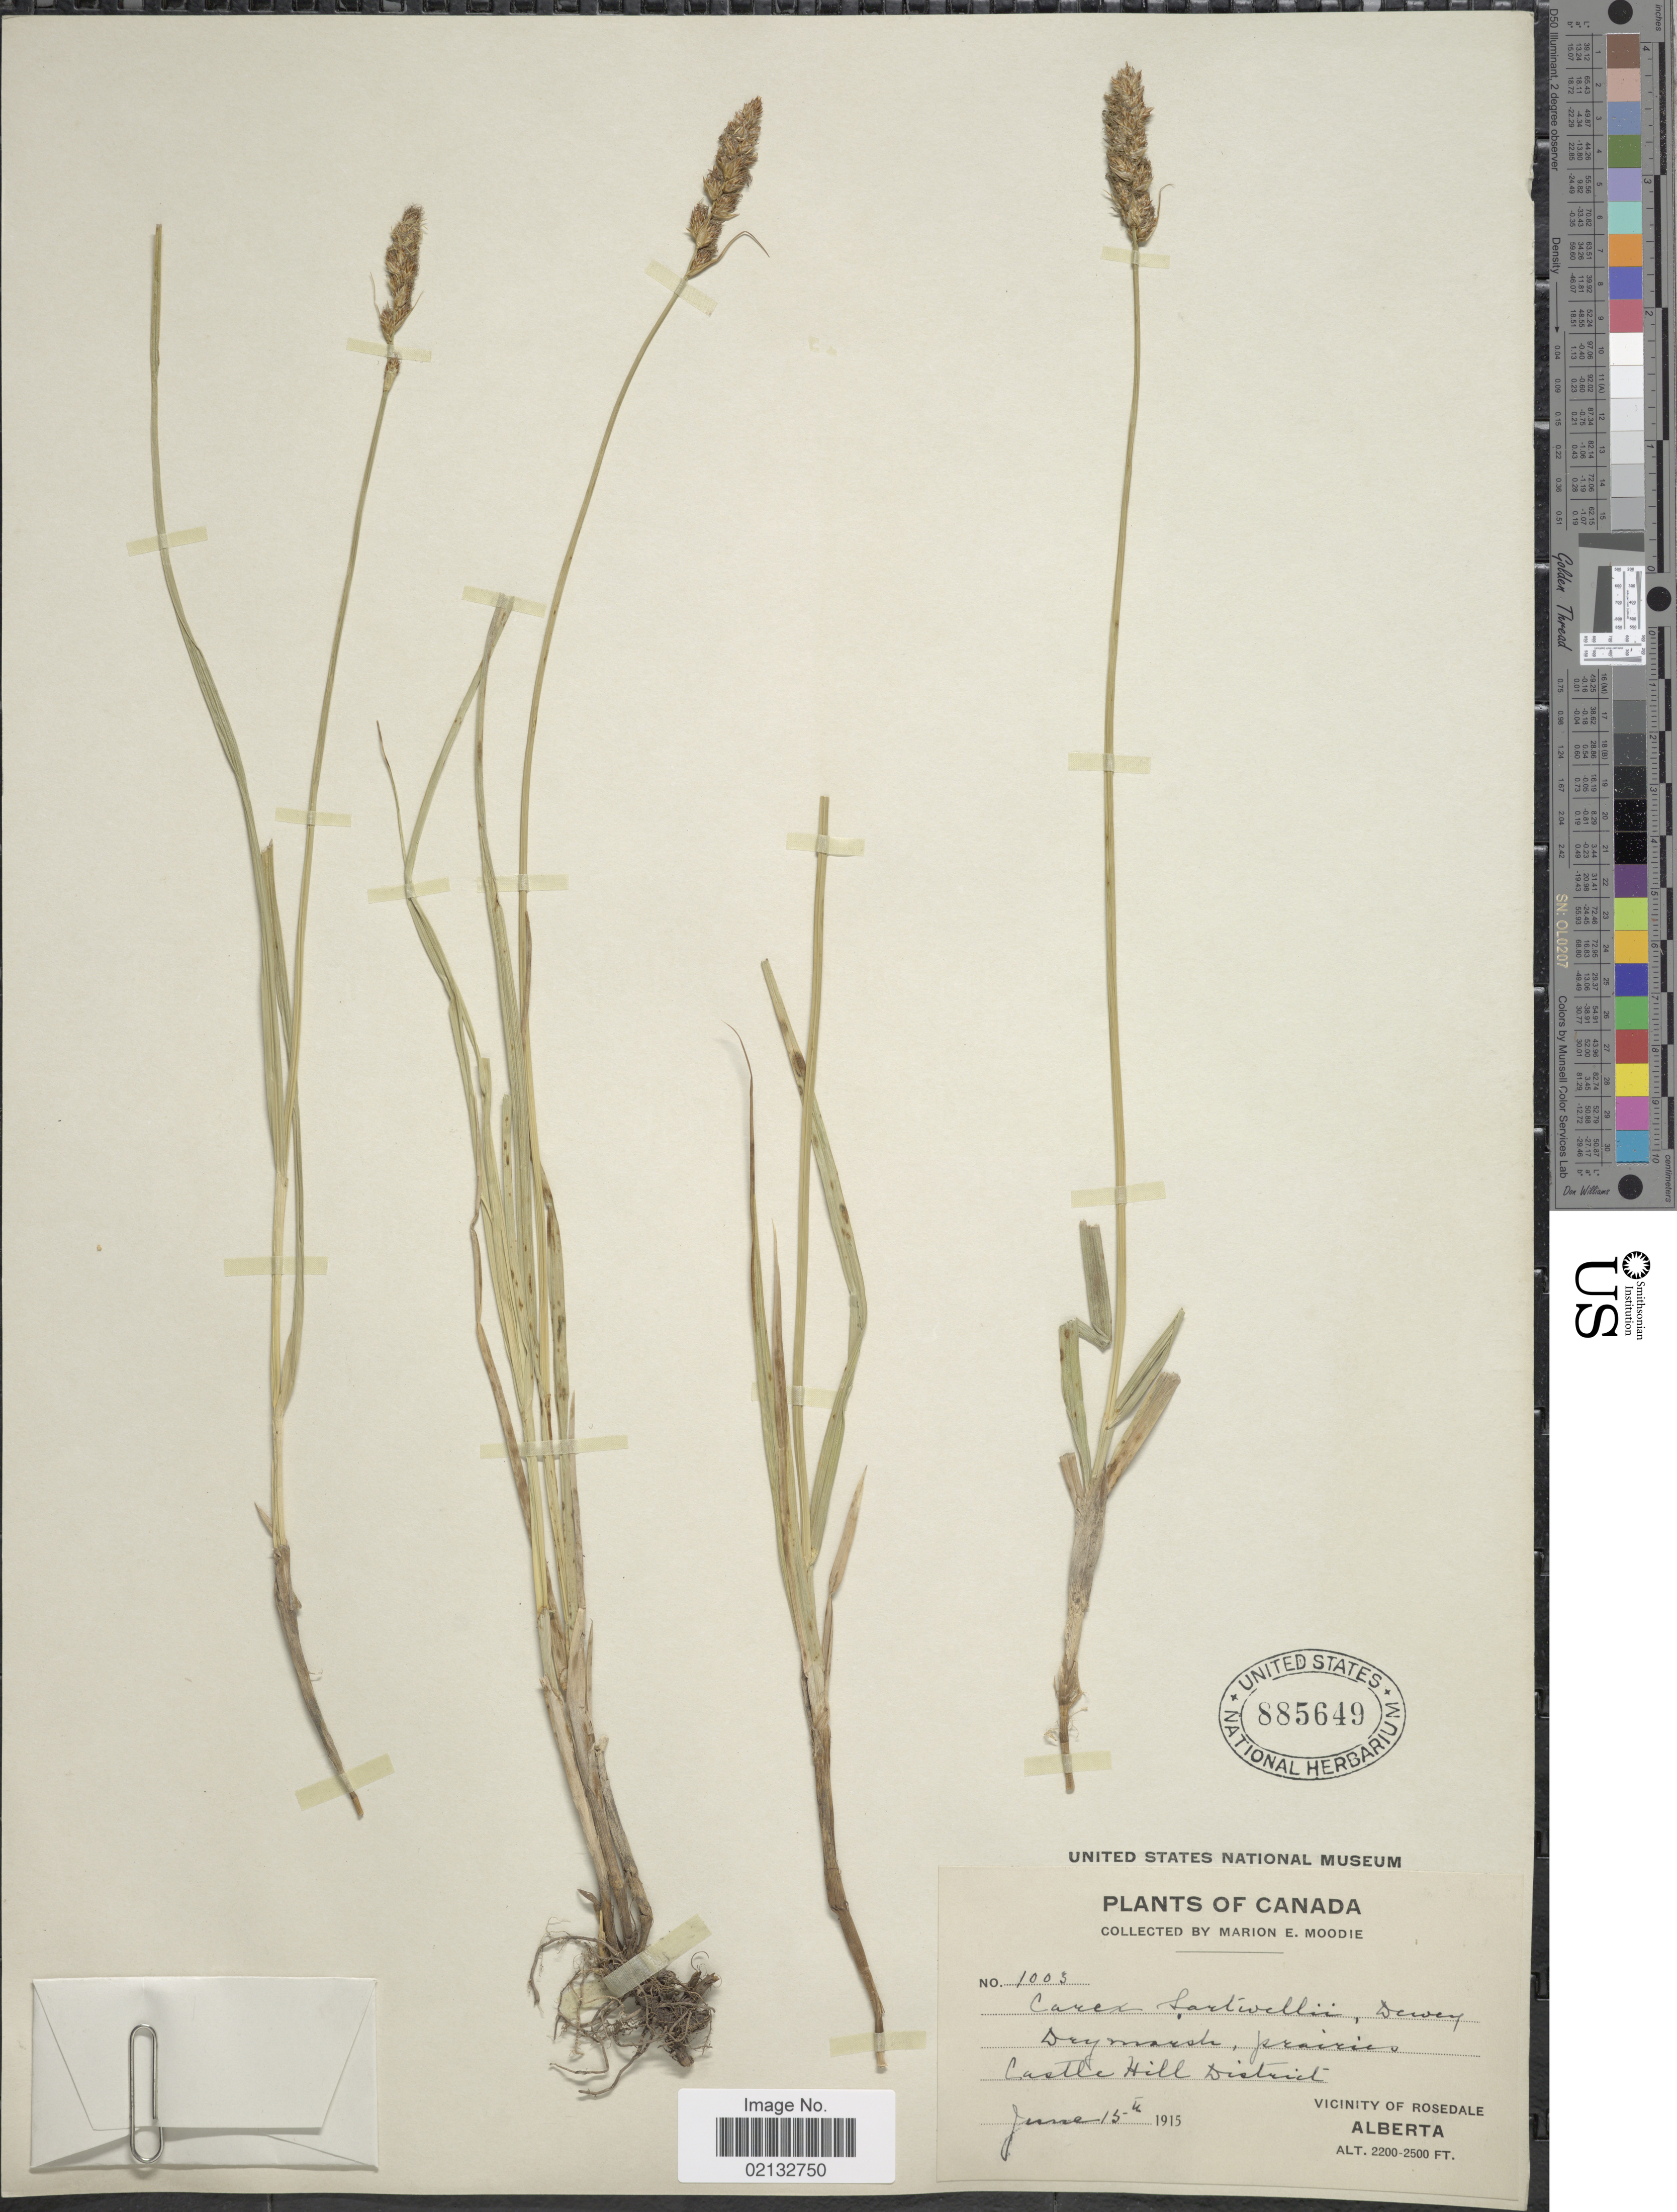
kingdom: Plantae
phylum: Tracheophyta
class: Liliopsida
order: Poales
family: Cyperaceae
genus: Carex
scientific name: Carex sartwellii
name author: Dewey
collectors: M. E. Moodie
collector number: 1003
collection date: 1915-06-13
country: Canada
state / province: Alberta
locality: Castle Hill District. Vicinity of Rosedale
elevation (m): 671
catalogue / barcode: US 885649